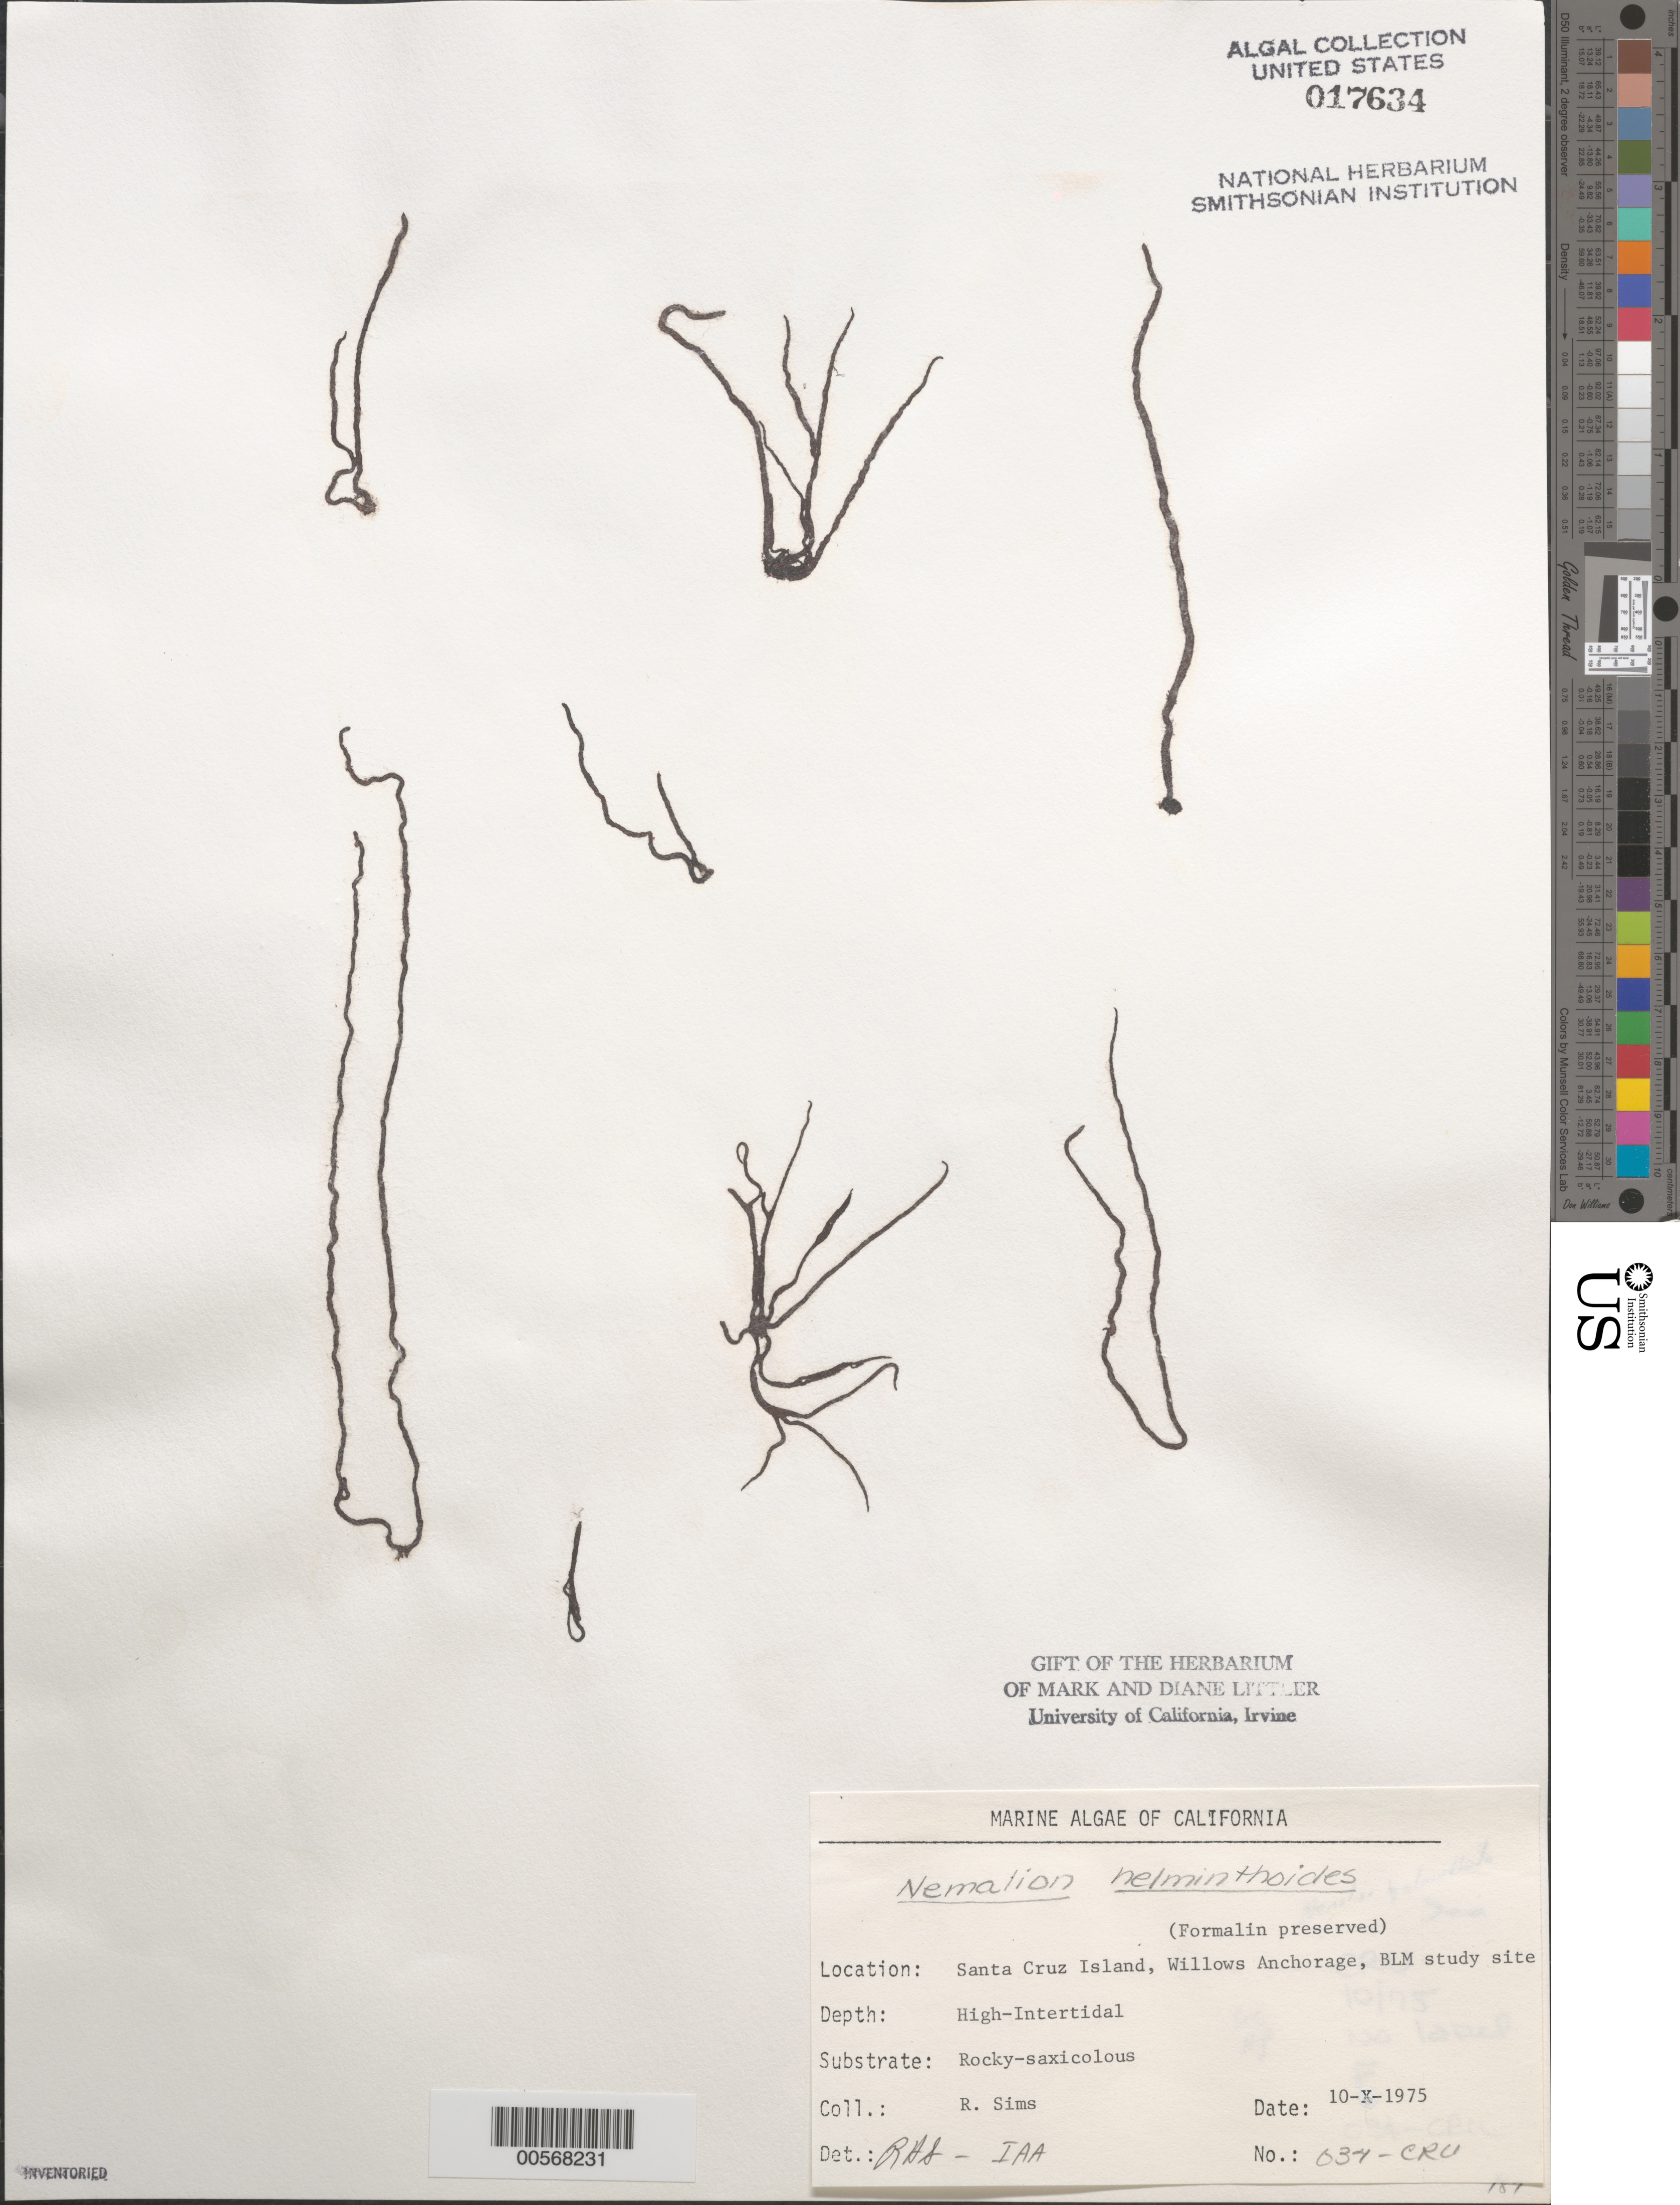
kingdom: Plantae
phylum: Rhodophyta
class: Florideophyceae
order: Nemaliales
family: Nemaliaceae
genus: Nemalion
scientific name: Nemalion multifidum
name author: (Lyngb.) Chauvin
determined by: Algae name updating Project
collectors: R. H. Sims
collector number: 034-cru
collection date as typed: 10 Oct 1975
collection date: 1975-10-10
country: United States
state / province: California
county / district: Santa Barbara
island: Santa Cruz Island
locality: Willows Anchorage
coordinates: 33 57'38"N, 119 45'18"W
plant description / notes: BLM-SOCALBIGHT Rocky Intertidal Survey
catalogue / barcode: US 17634